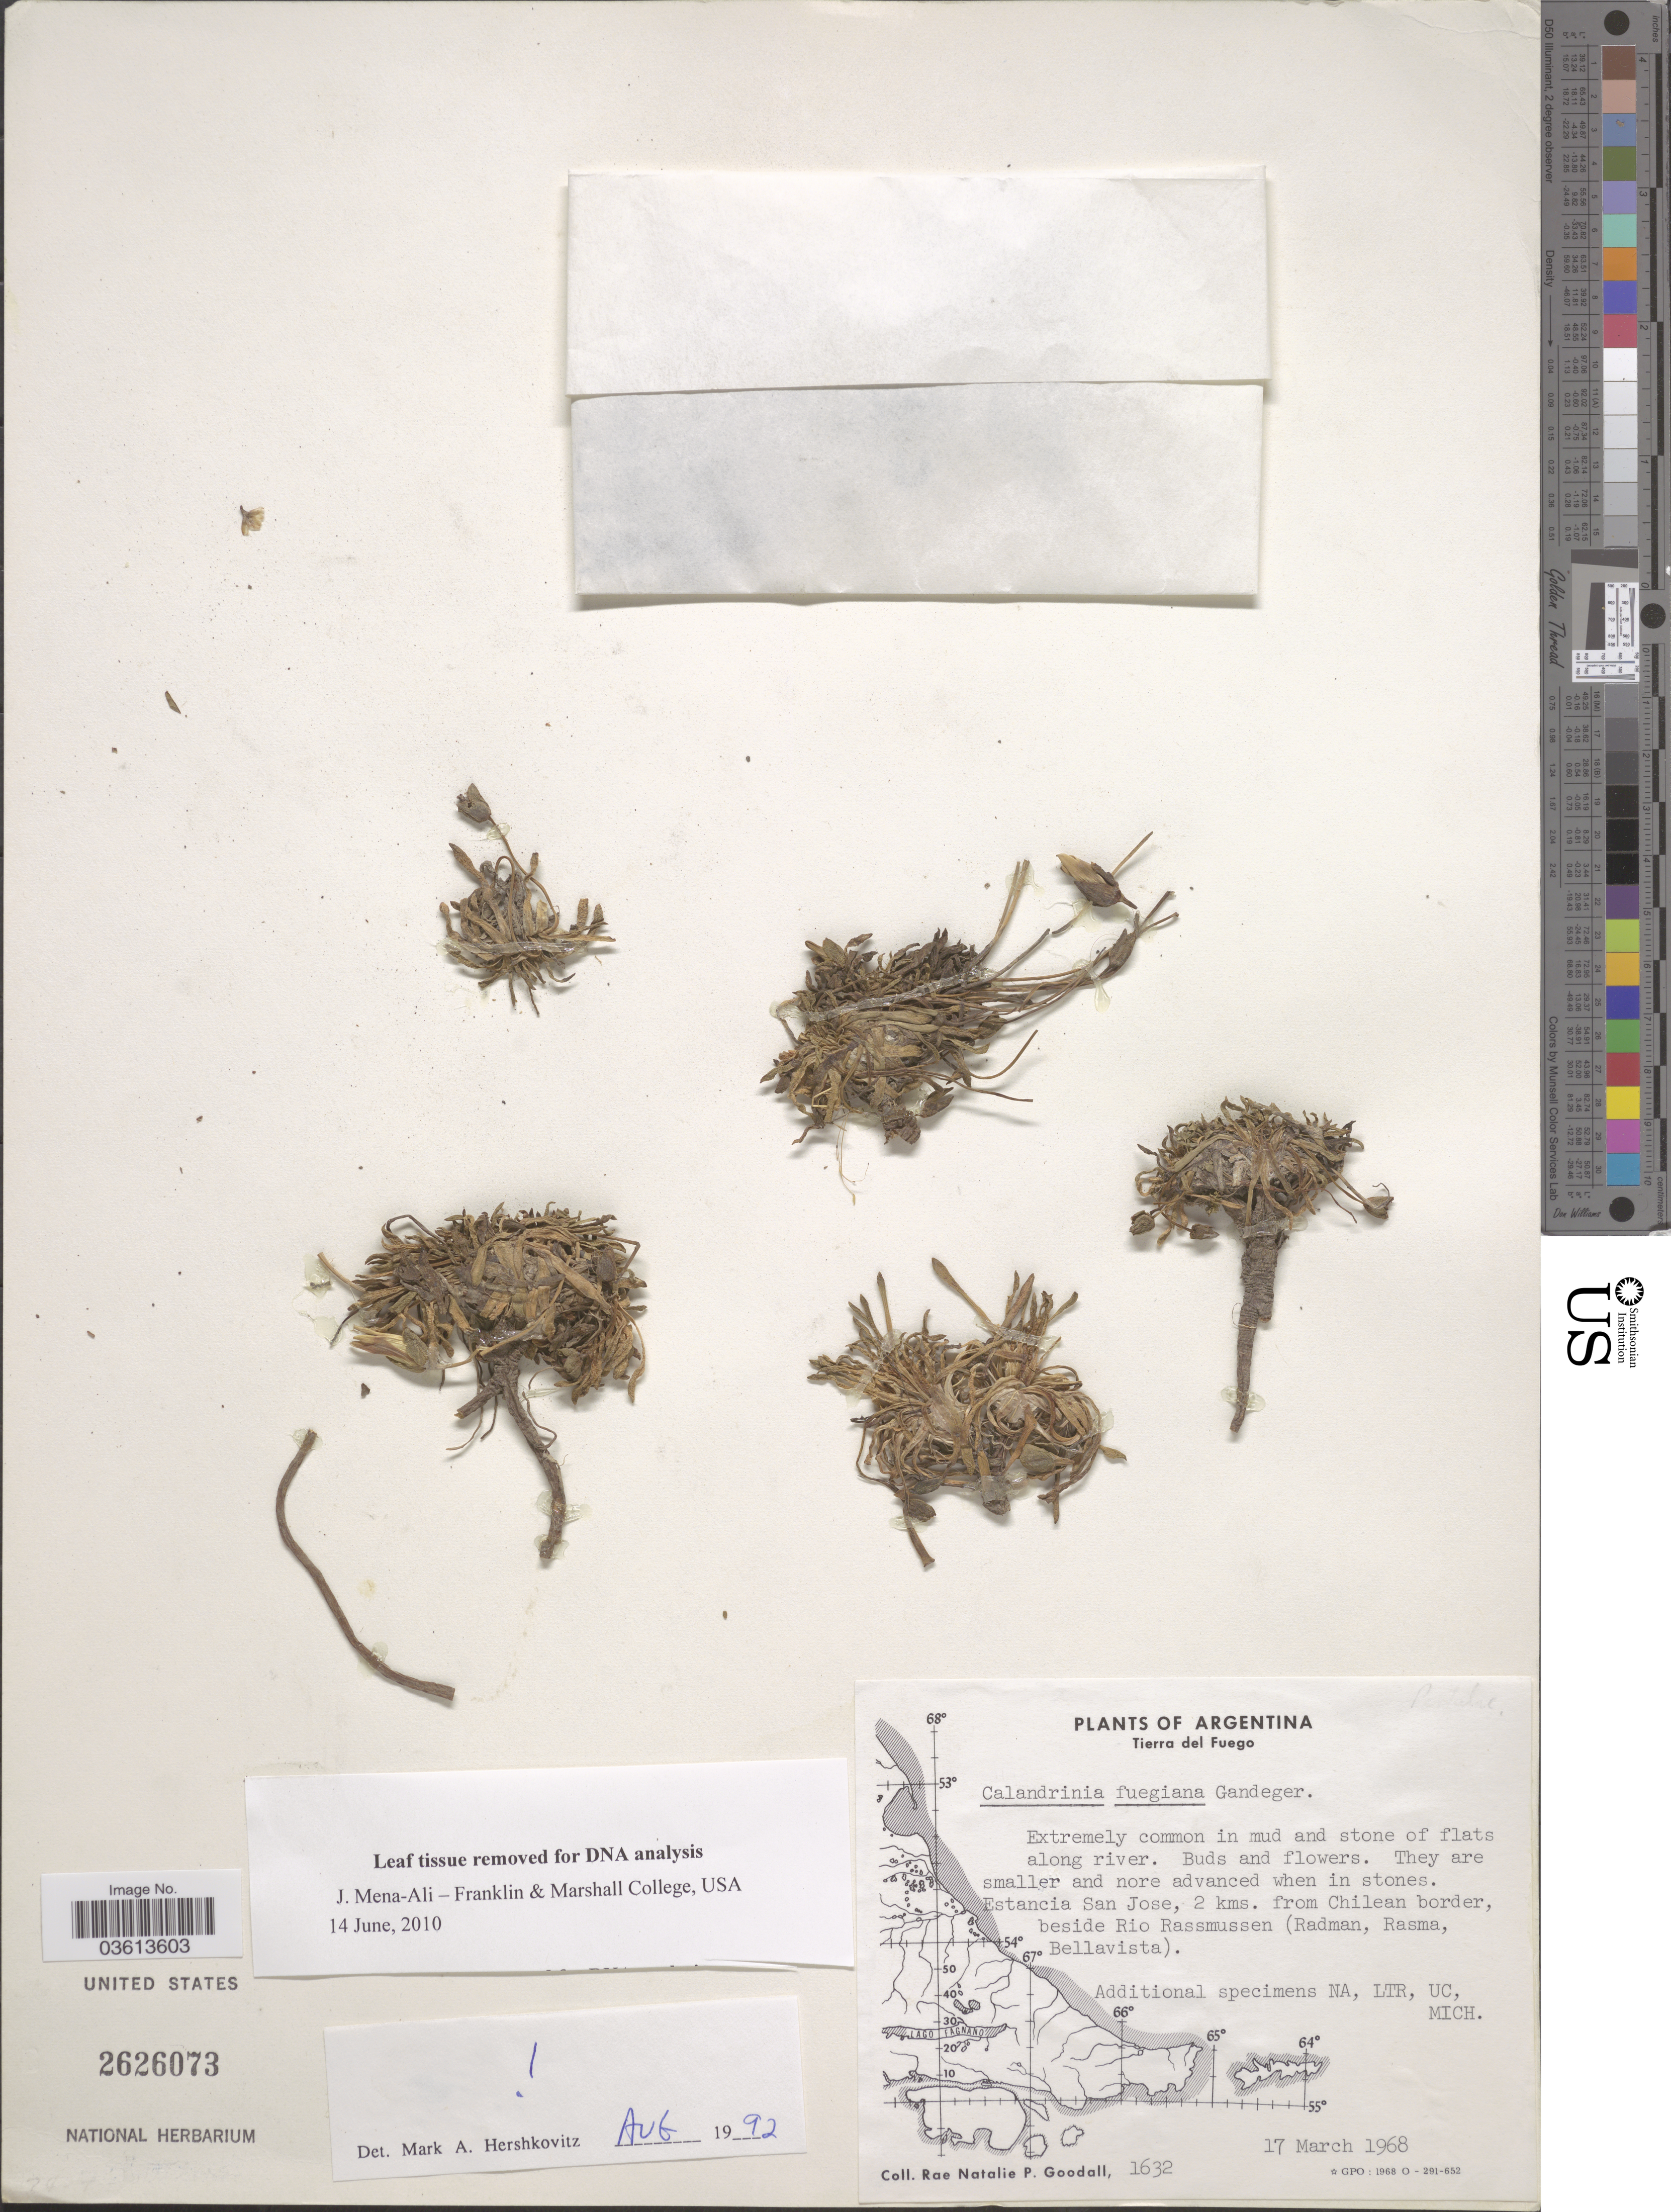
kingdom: Plantae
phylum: Tracheophyta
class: Magnoliopsida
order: Caryophyllales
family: Montiaceae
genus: Calandrinia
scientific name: Calandrinia fuegiana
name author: Gand.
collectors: R. Goodall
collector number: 1632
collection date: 1968-03-17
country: Argentina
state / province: Tierra del Fuego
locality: Estancia San Jose, 2 kms. from Chilean border, beside Rio Rassmussen (Radman, Rasma, Bellavista).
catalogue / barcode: US 2626073